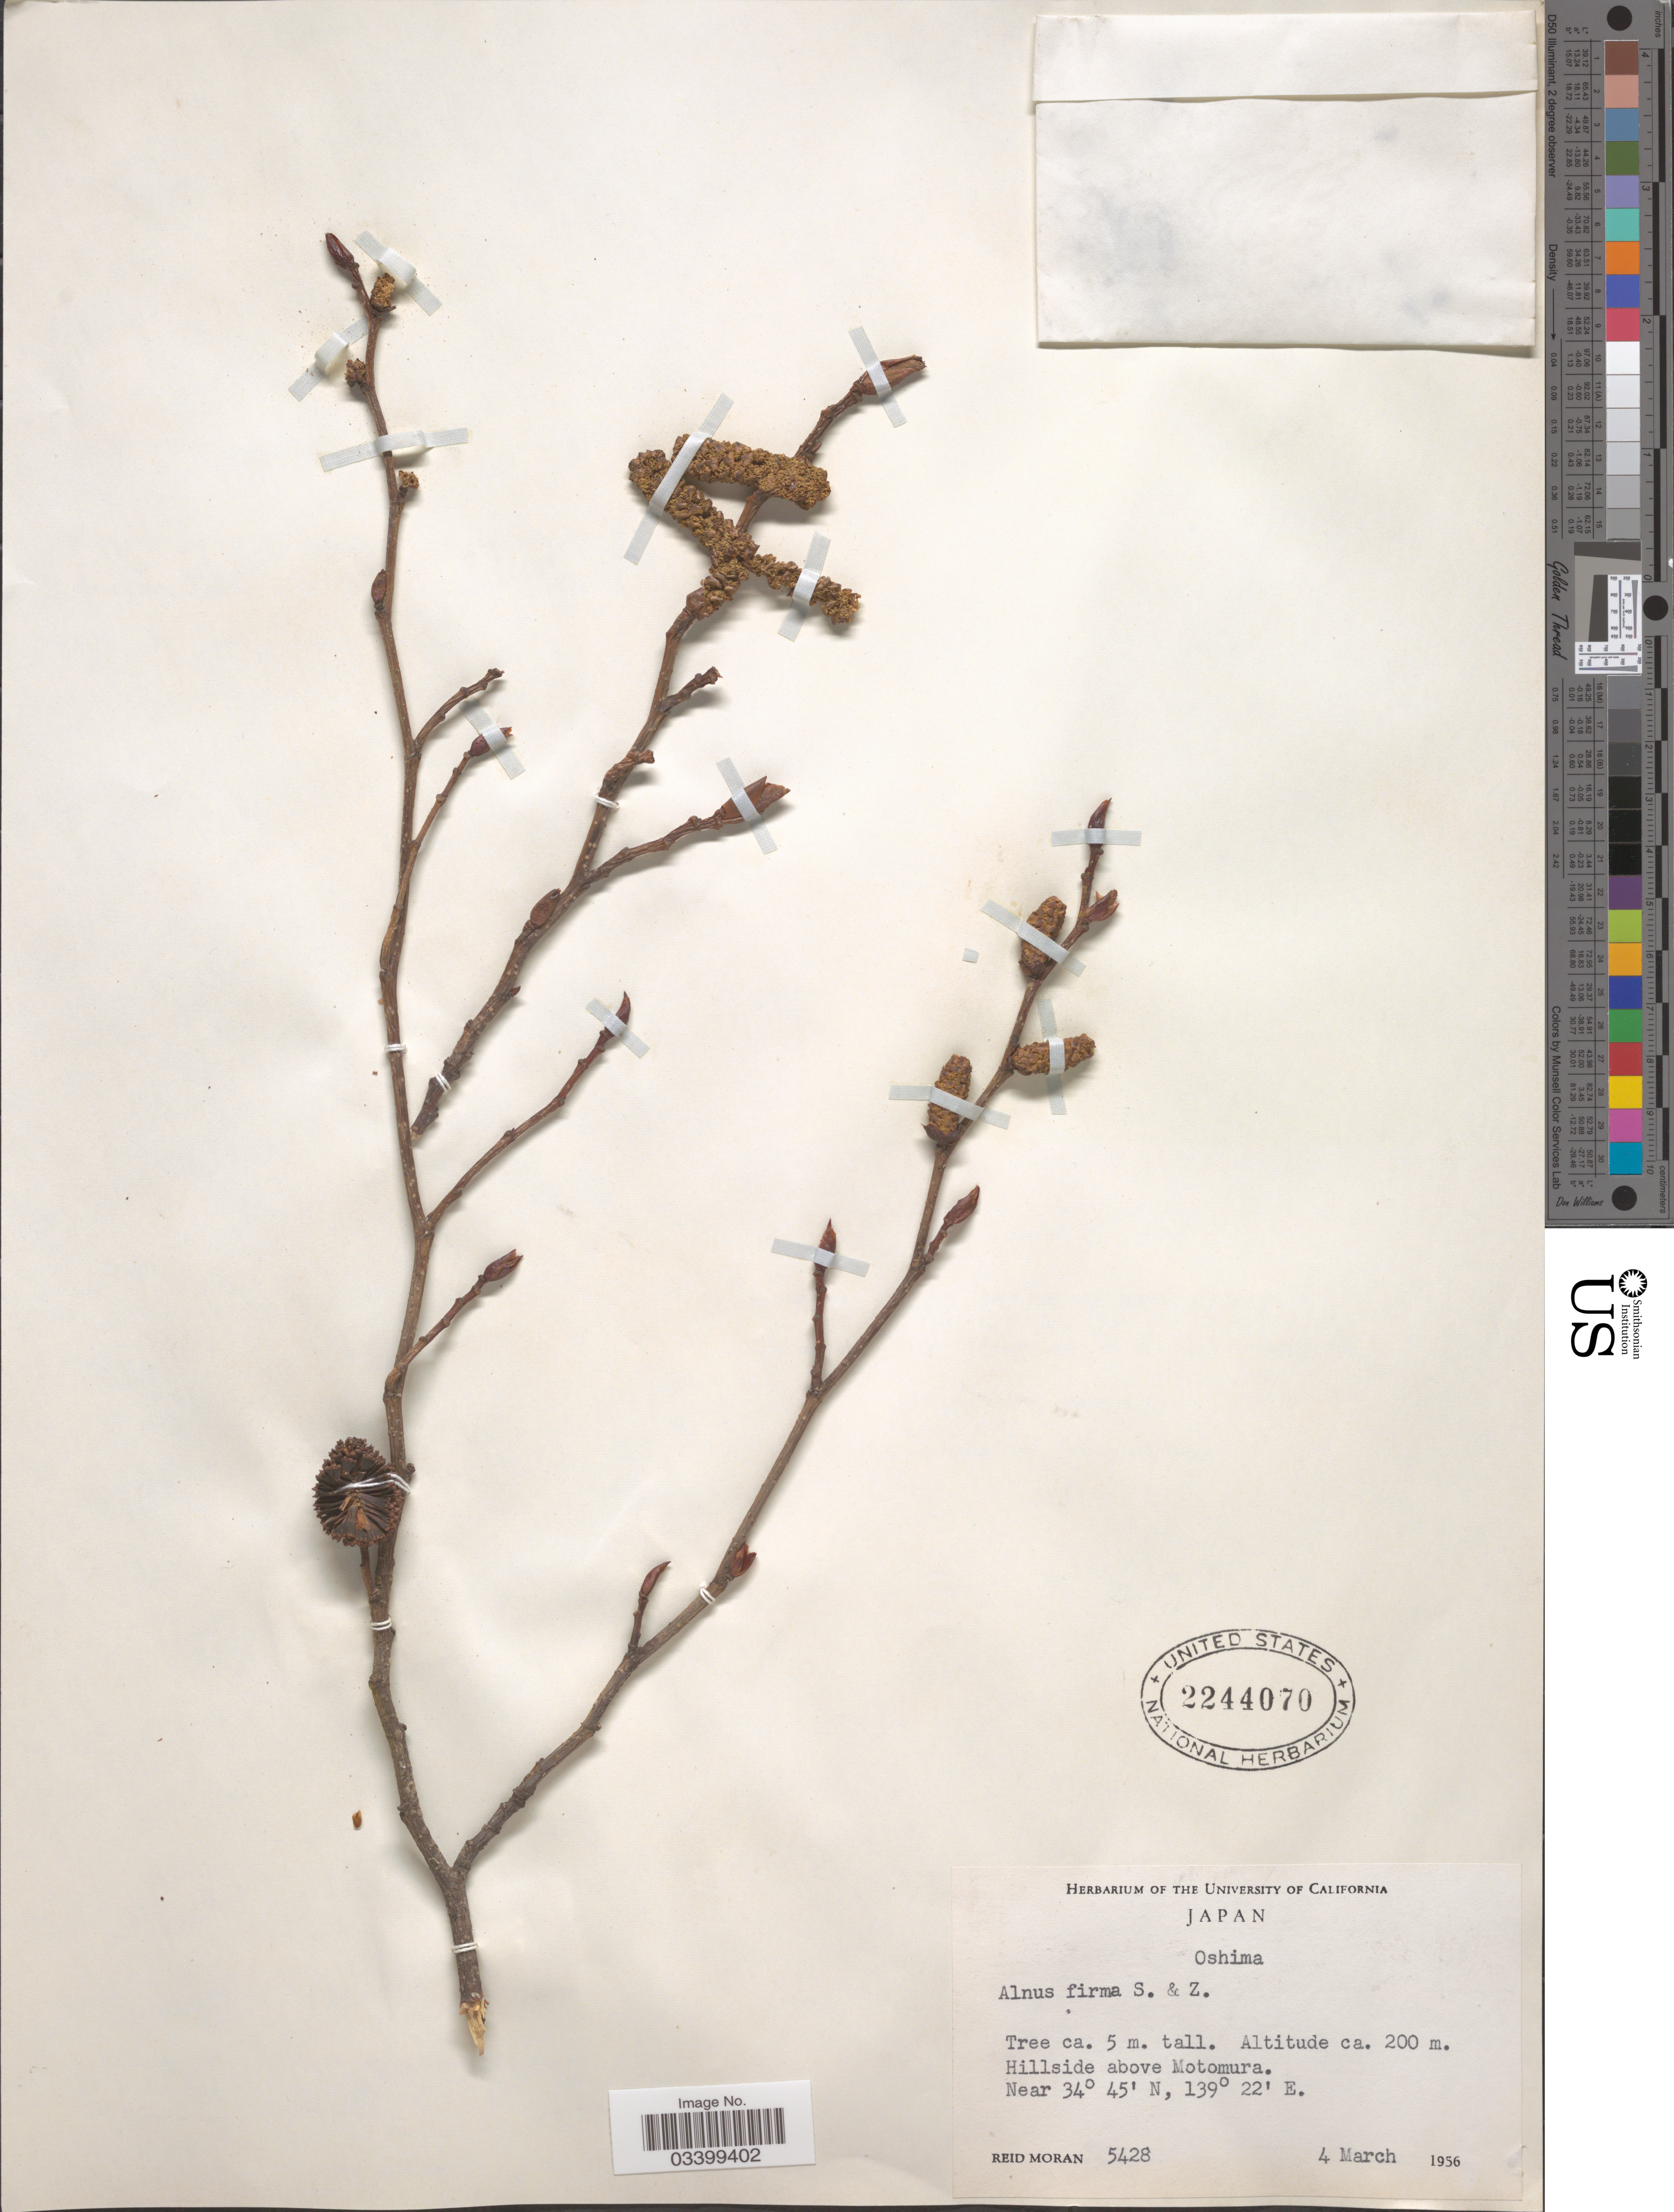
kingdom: Plantae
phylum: Tracheophyta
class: Magnoliopsida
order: Fagales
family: Betulaceae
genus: Alnus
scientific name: Alnus firma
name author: Siebold & Zucc.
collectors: R. Moran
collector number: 5428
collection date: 1956-03-04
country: Japan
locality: Oshima. Hillside above Motomura.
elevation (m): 200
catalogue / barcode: US 2244070